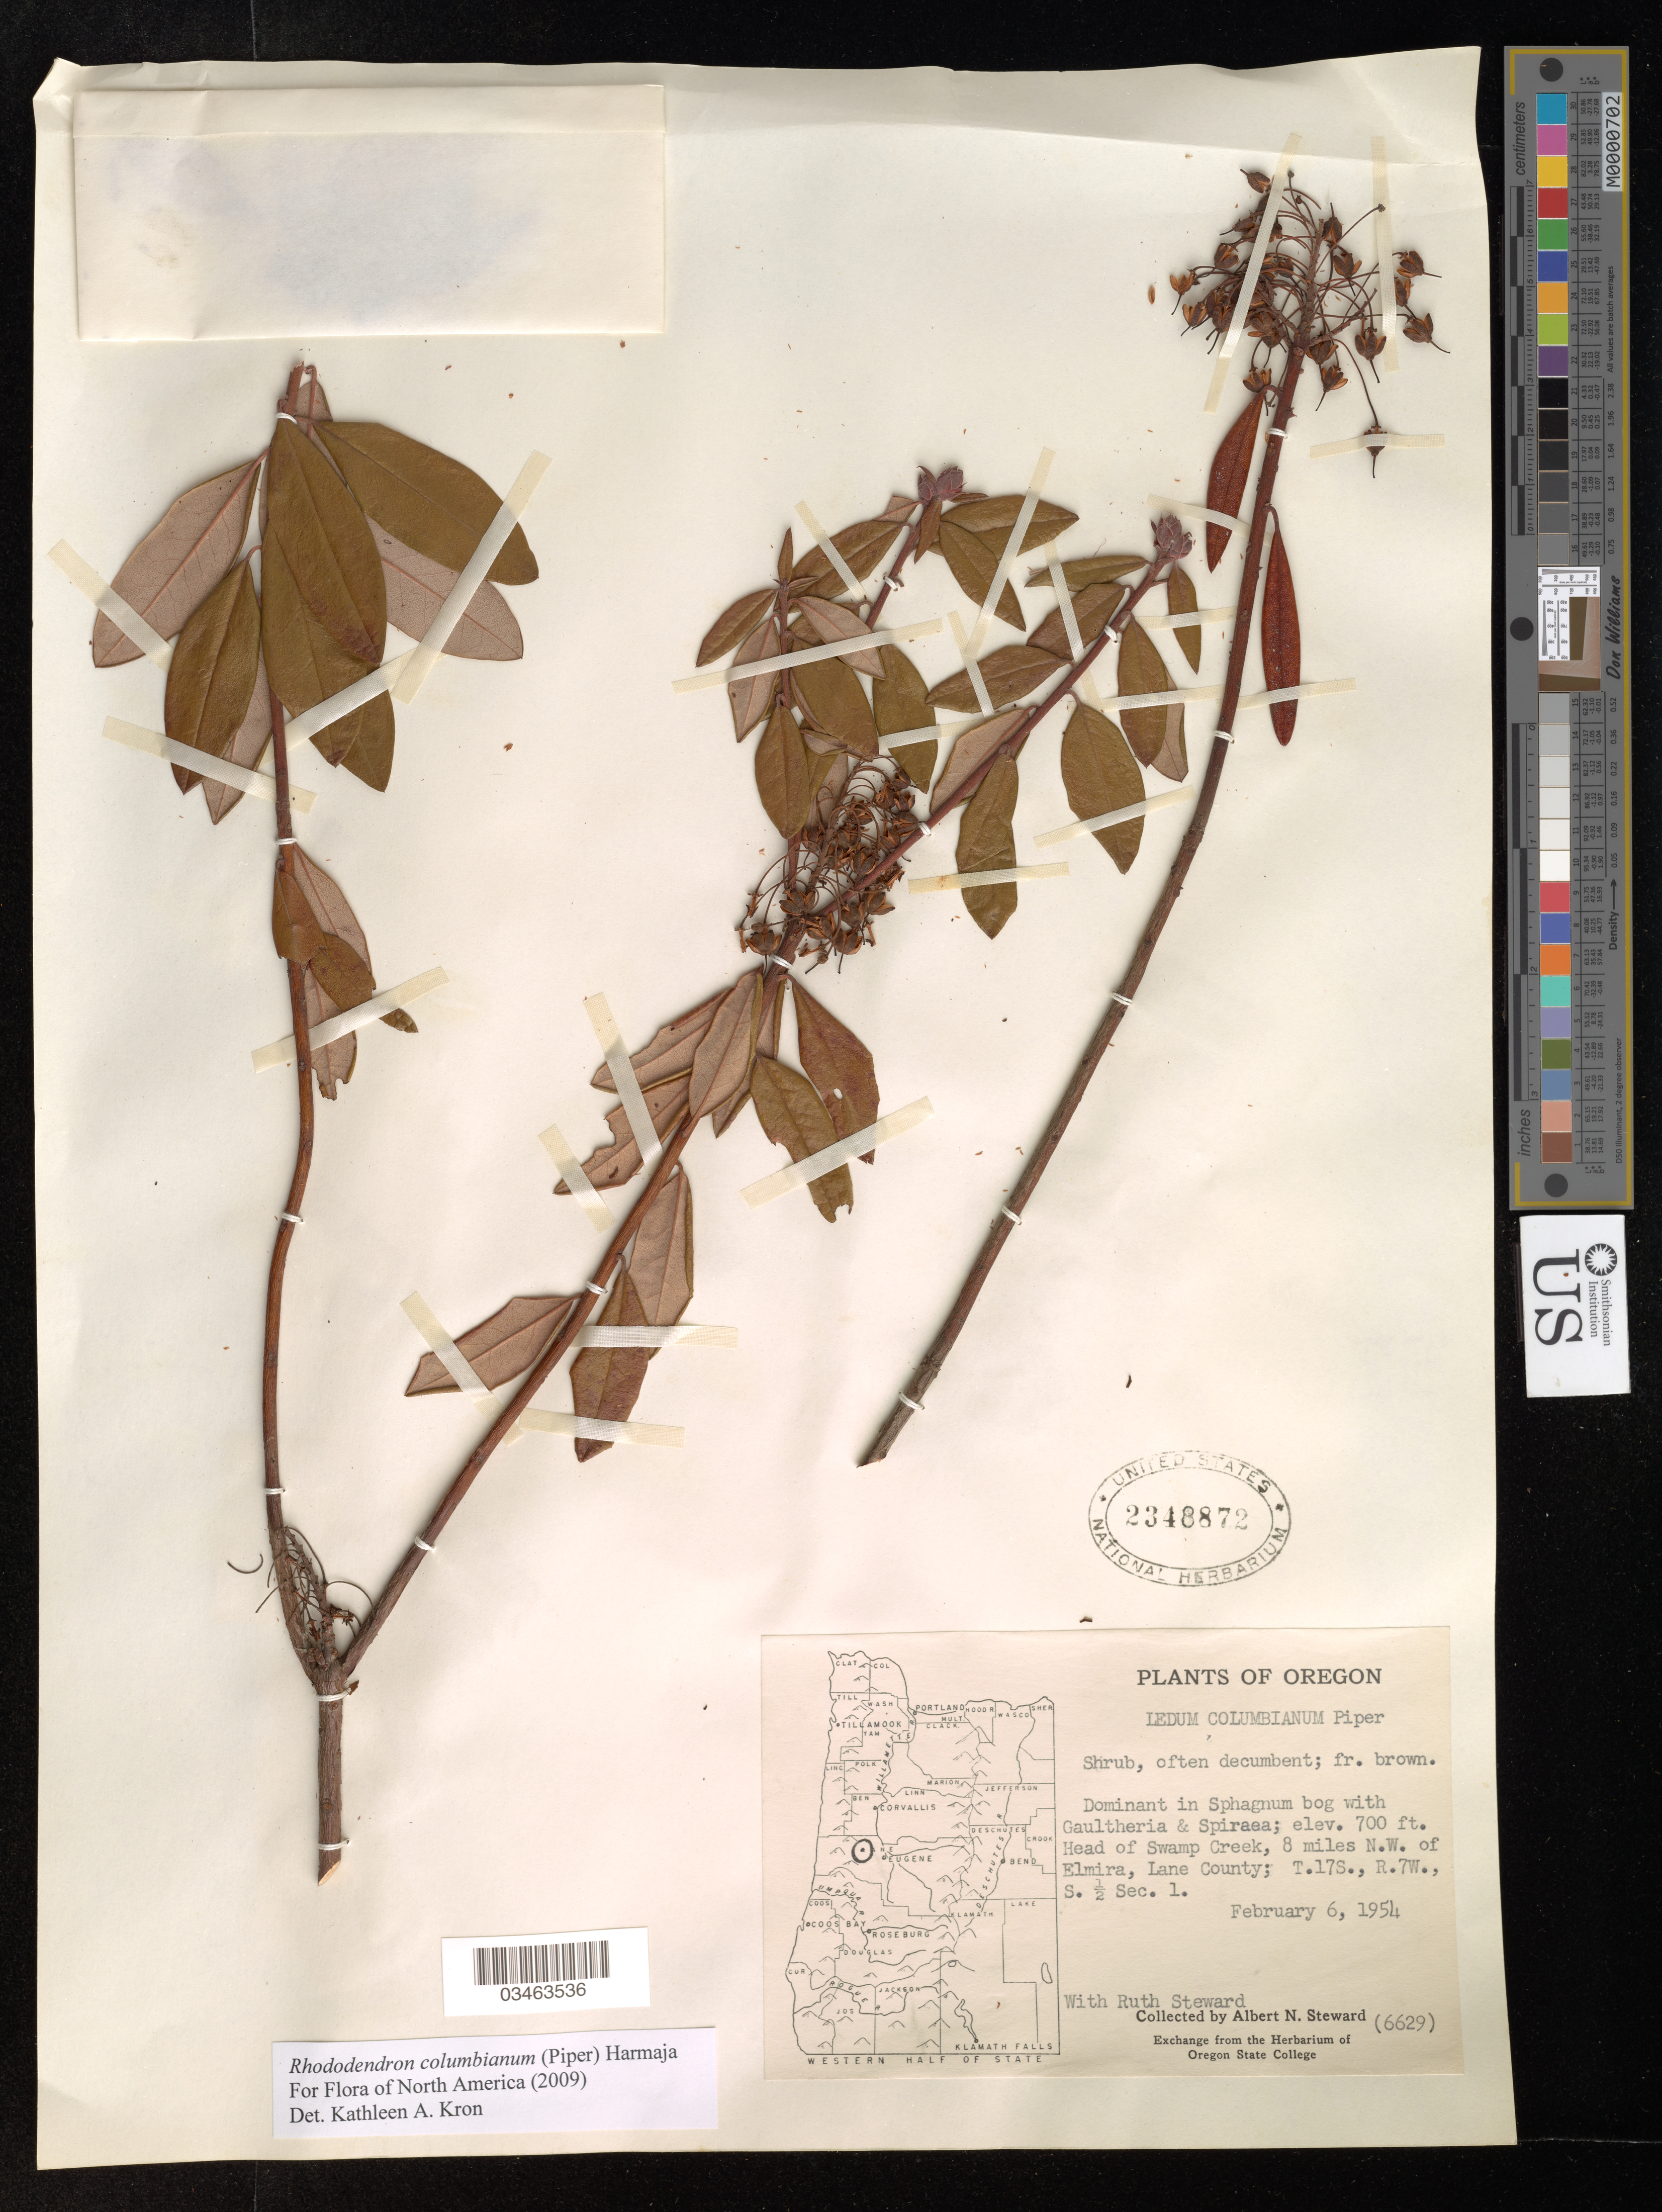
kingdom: Plantae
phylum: Tracheophyta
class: Magnoliopsida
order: Ericales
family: Ericaceae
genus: Rhododendron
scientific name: Rhododendron columbianum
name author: (Piper) Harmaja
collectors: R. Steward & A. N. Steward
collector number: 6629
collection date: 1954-02-06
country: United States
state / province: Oregon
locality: Head of Swamp Creek, 8 miles N.W. of Elmira, Lane County; T.17S., R.7W., S. ½ Sec. 1.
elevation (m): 213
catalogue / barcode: US 2348872